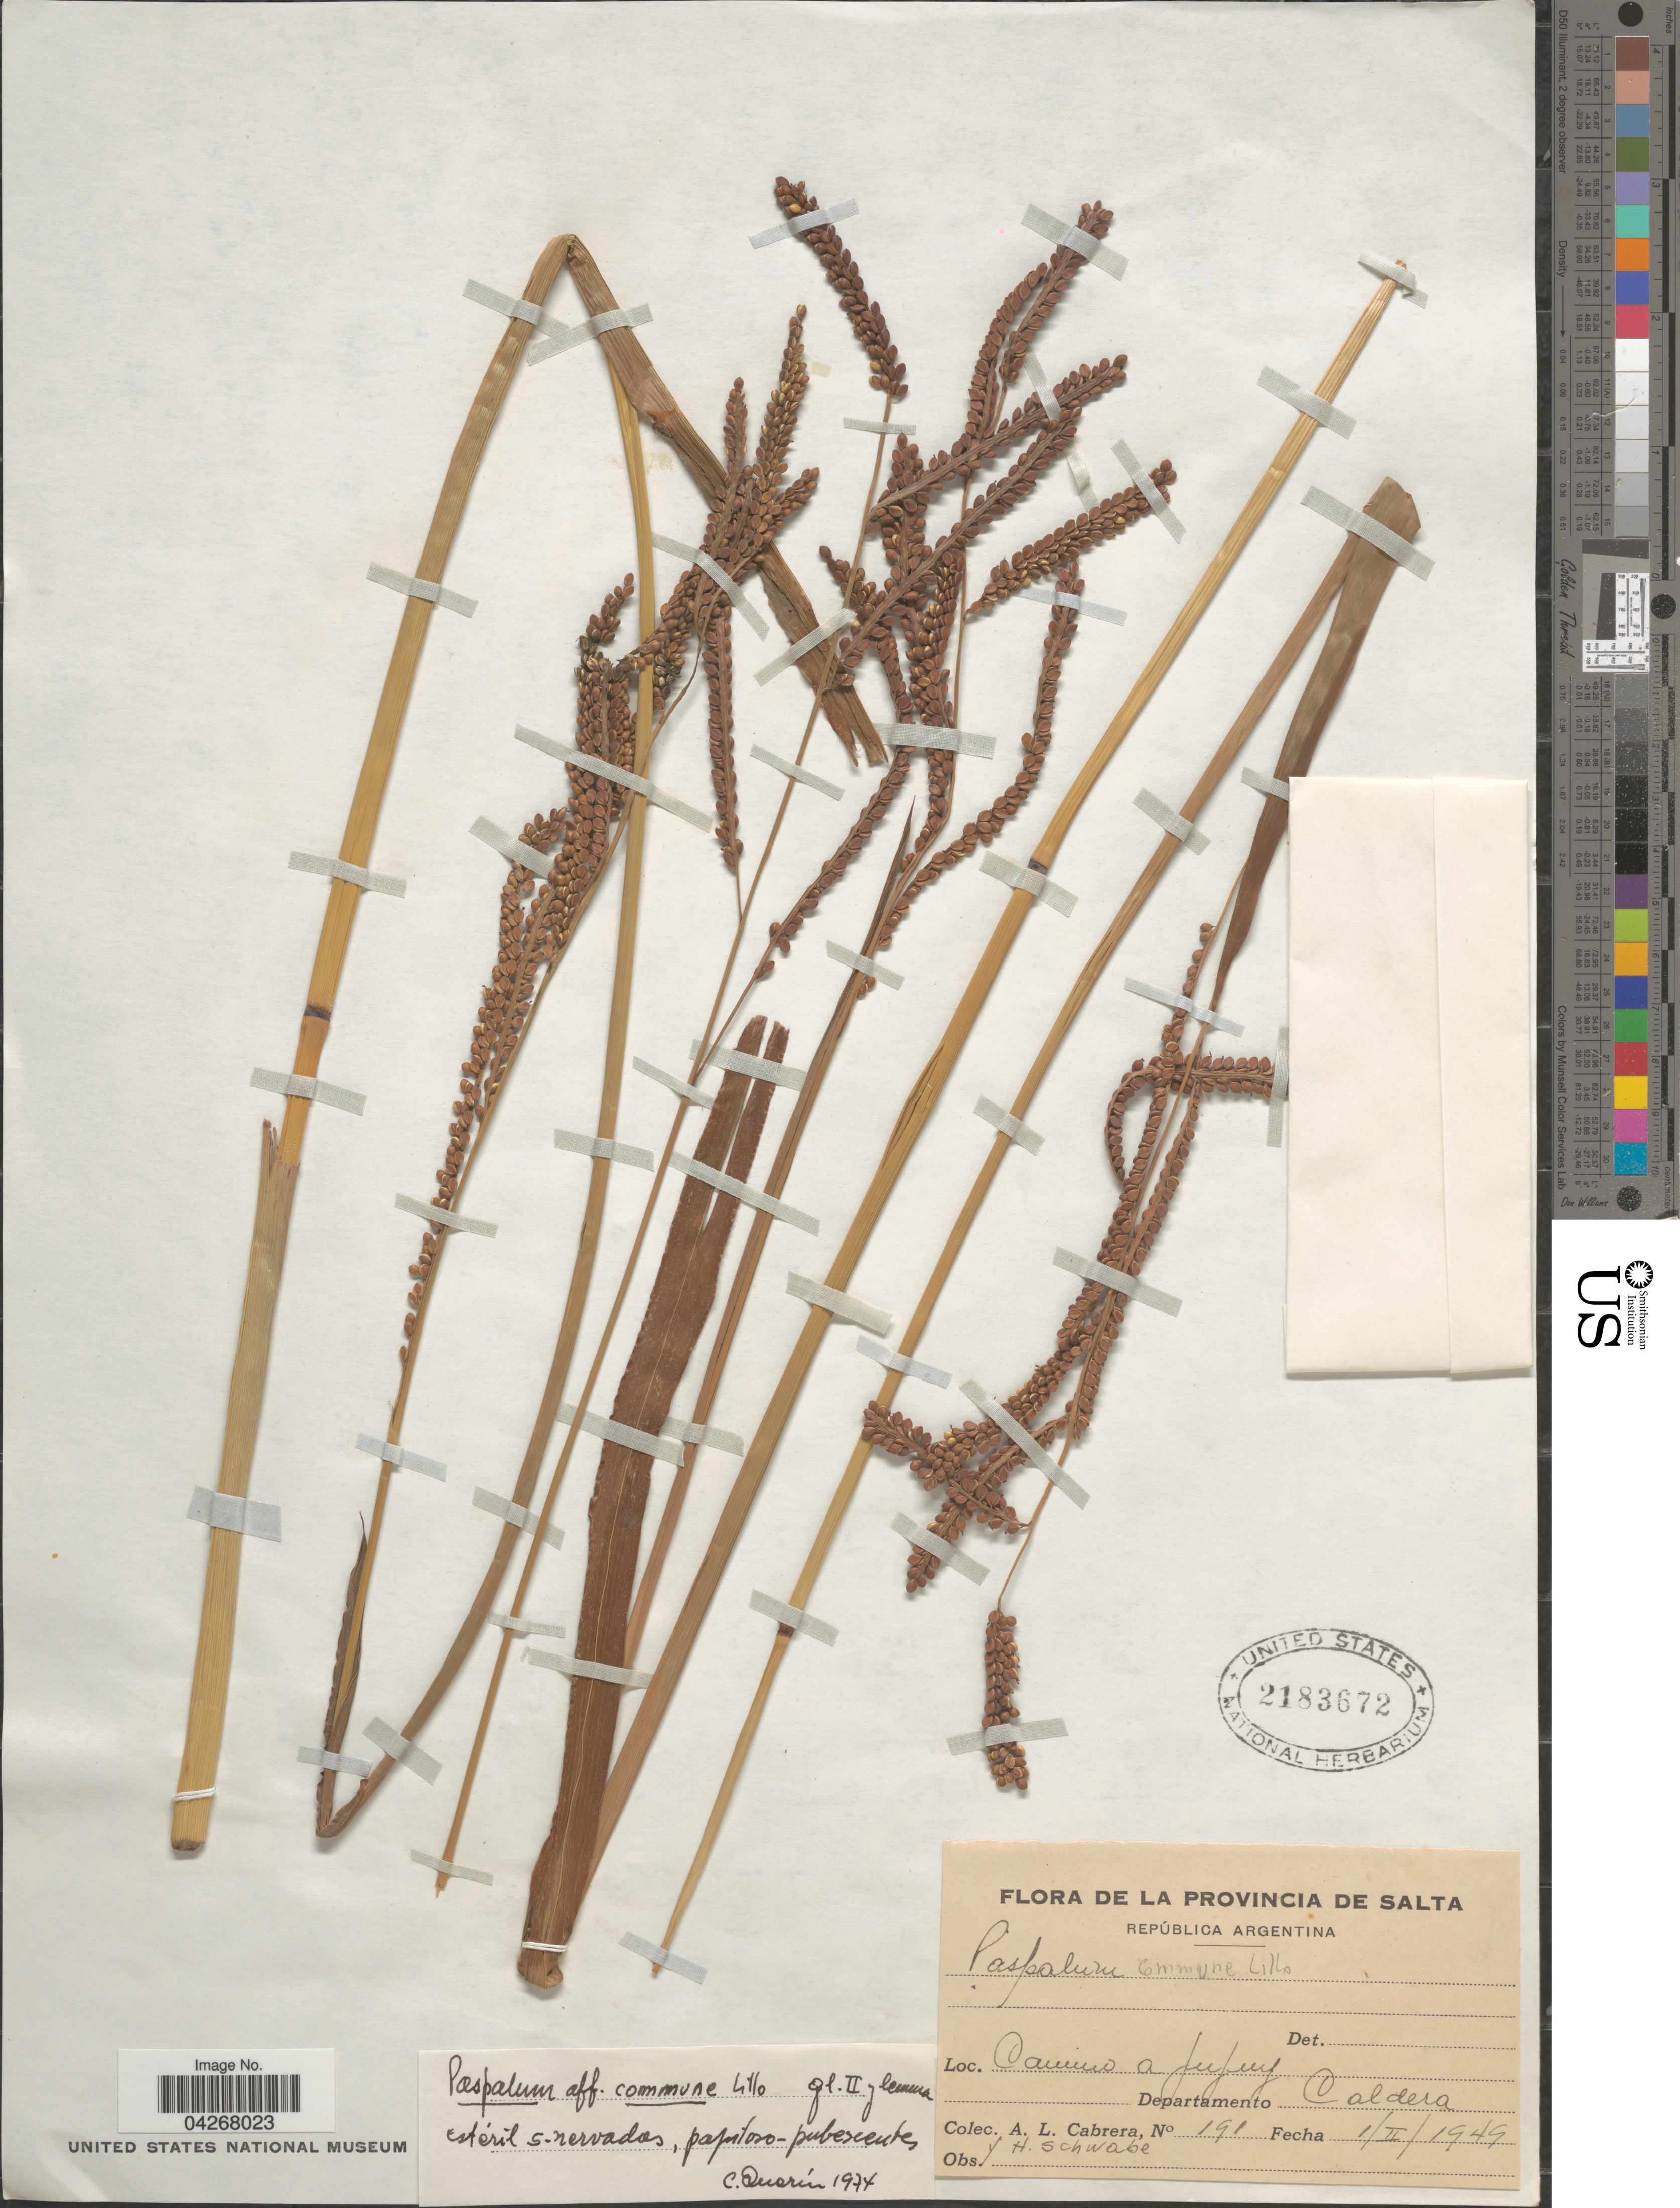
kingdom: Plantae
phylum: Tracheophyta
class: Liliopsida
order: Poales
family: Poaceae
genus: Paspalum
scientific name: Paspalum commune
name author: Lillo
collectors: A. L. Cabrera & H. Schwabe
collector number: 191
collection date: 1949-02-01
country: Argentina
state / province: Salta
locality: República Argentina. Camino a Jujuy. Departamento Caldera.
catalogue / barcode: US 2183672